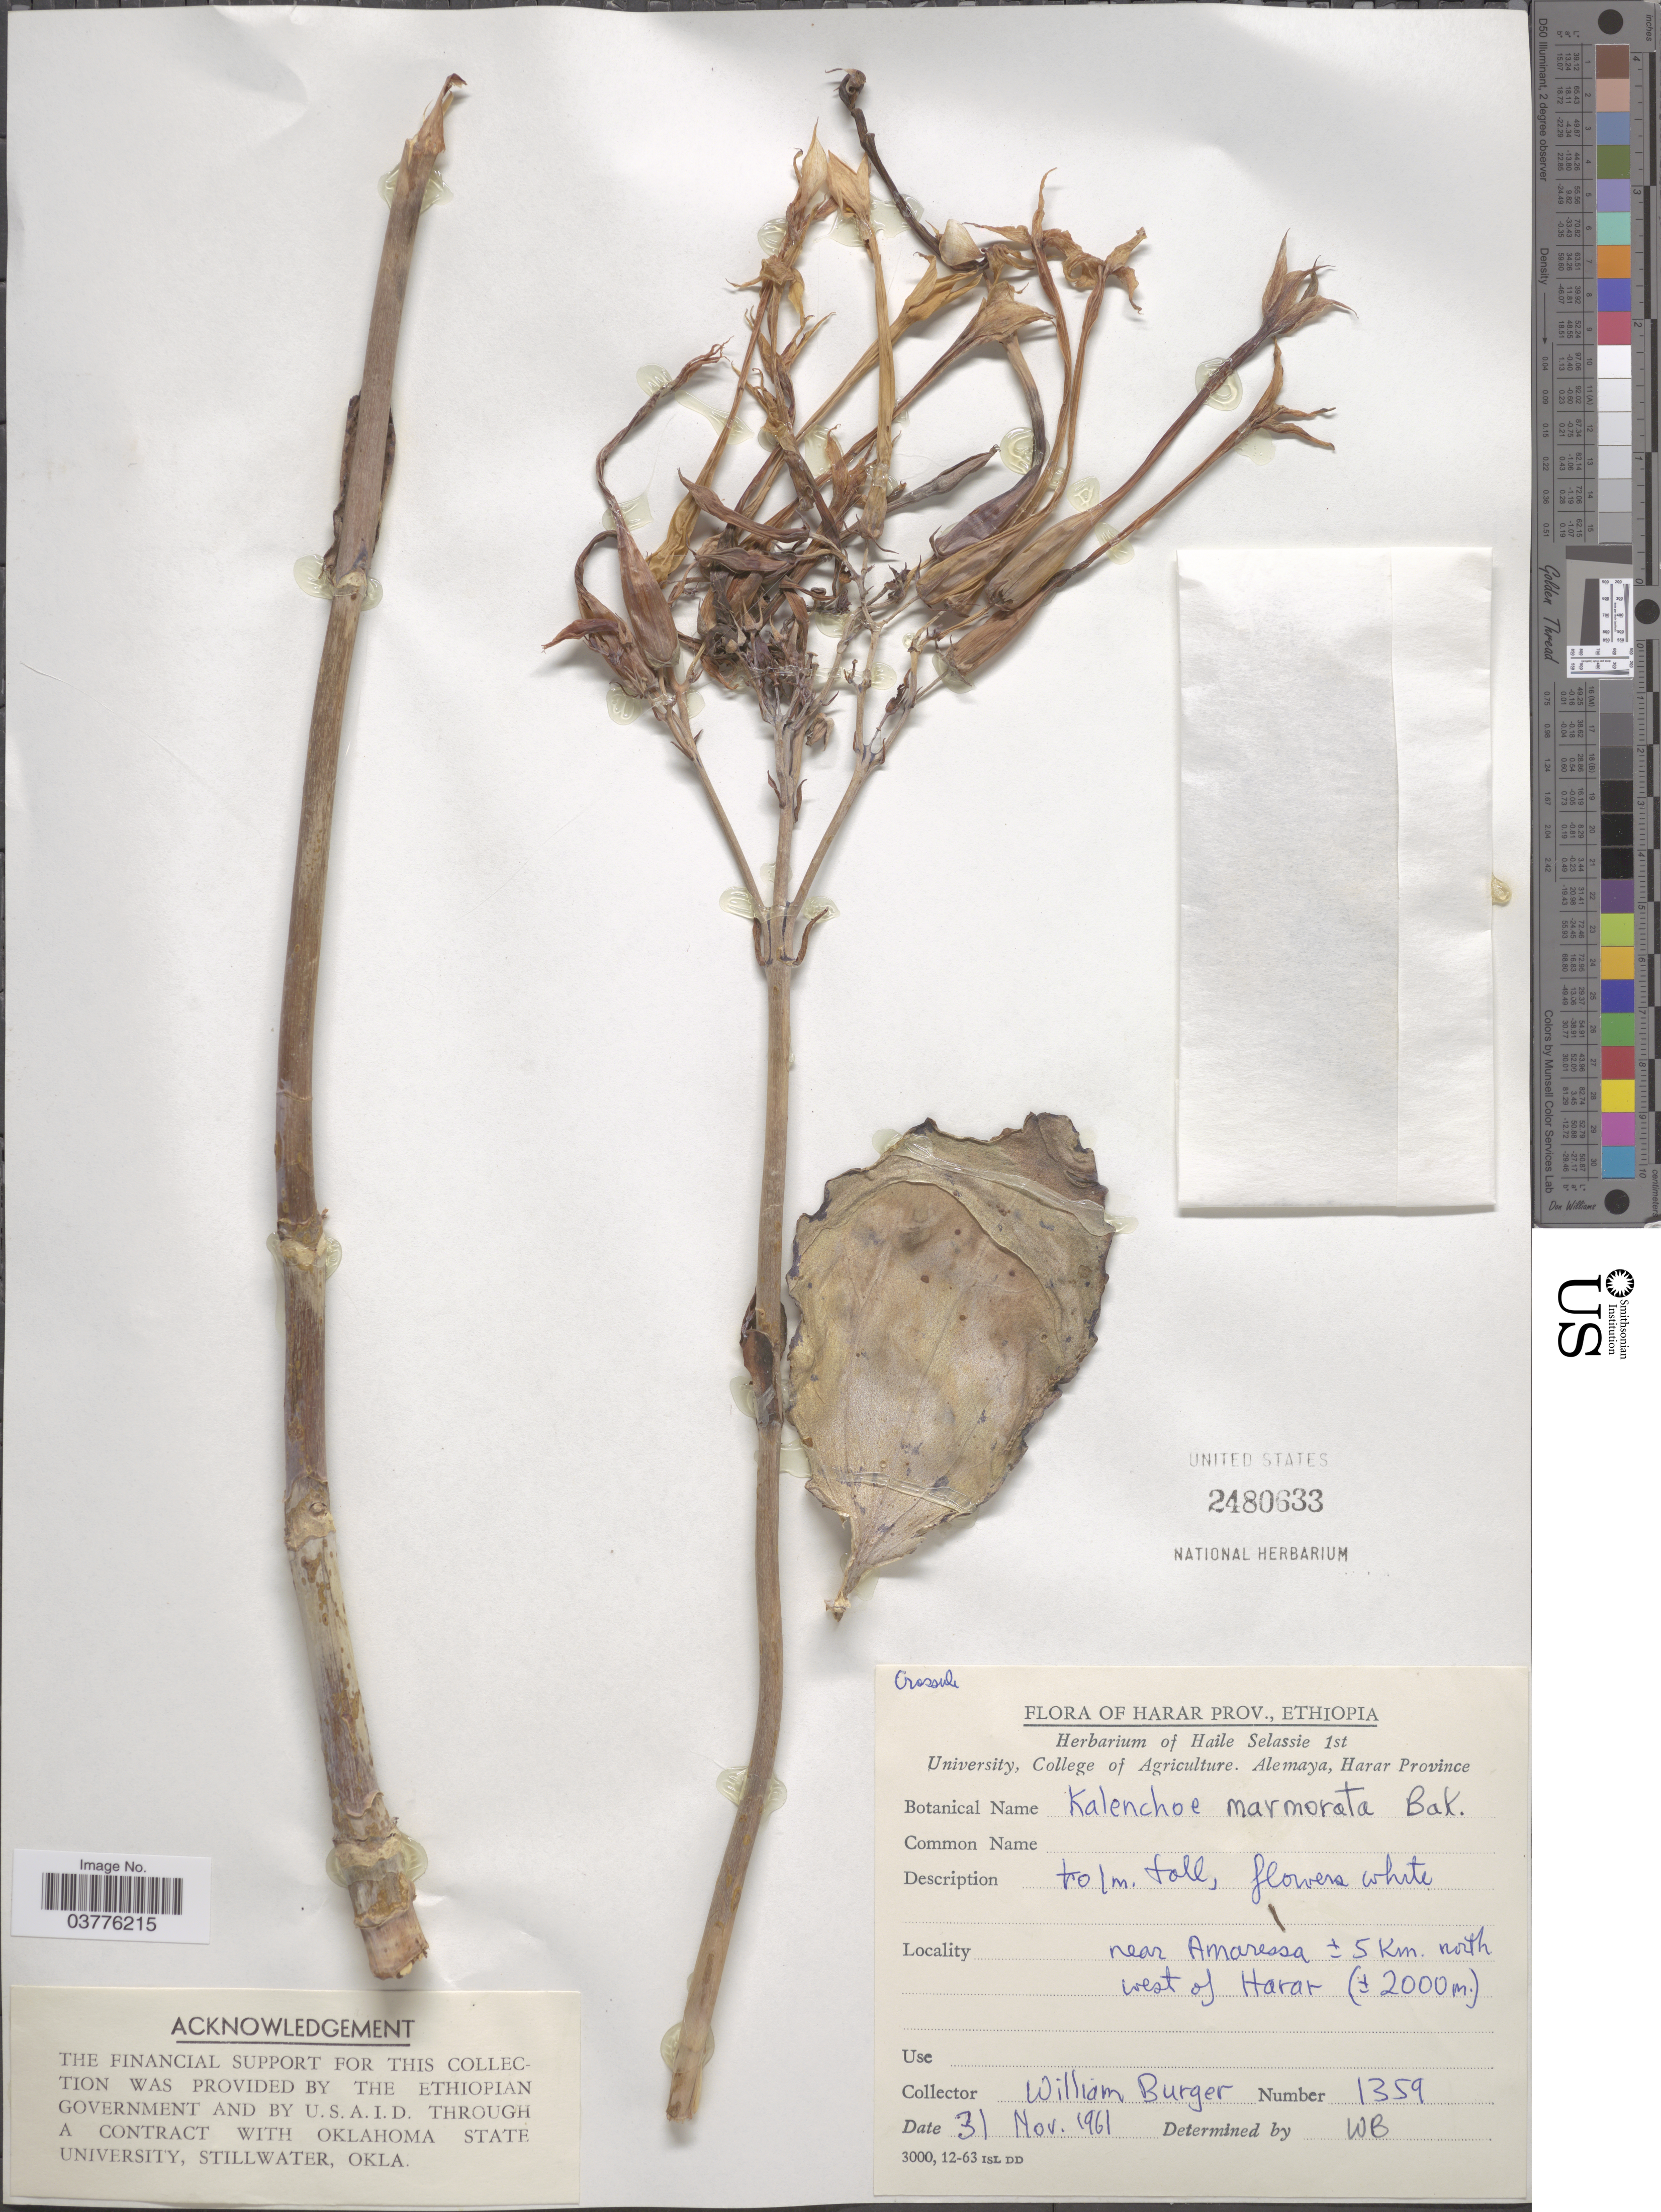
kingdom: Plantae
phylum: Tracheophyta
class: Magnoliopsida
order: Saxifragales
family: Crassulaceae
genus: Kalanchoe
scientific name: Kalanchoe marmorata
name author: Baker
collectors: W. Burger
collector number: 1359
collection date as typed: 31 Nov. 1961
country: Ethiopia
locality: Harar Prov. Near Amaressa ± 5 Km. north west of Harar.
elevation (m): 2000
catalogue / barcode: US 2480633